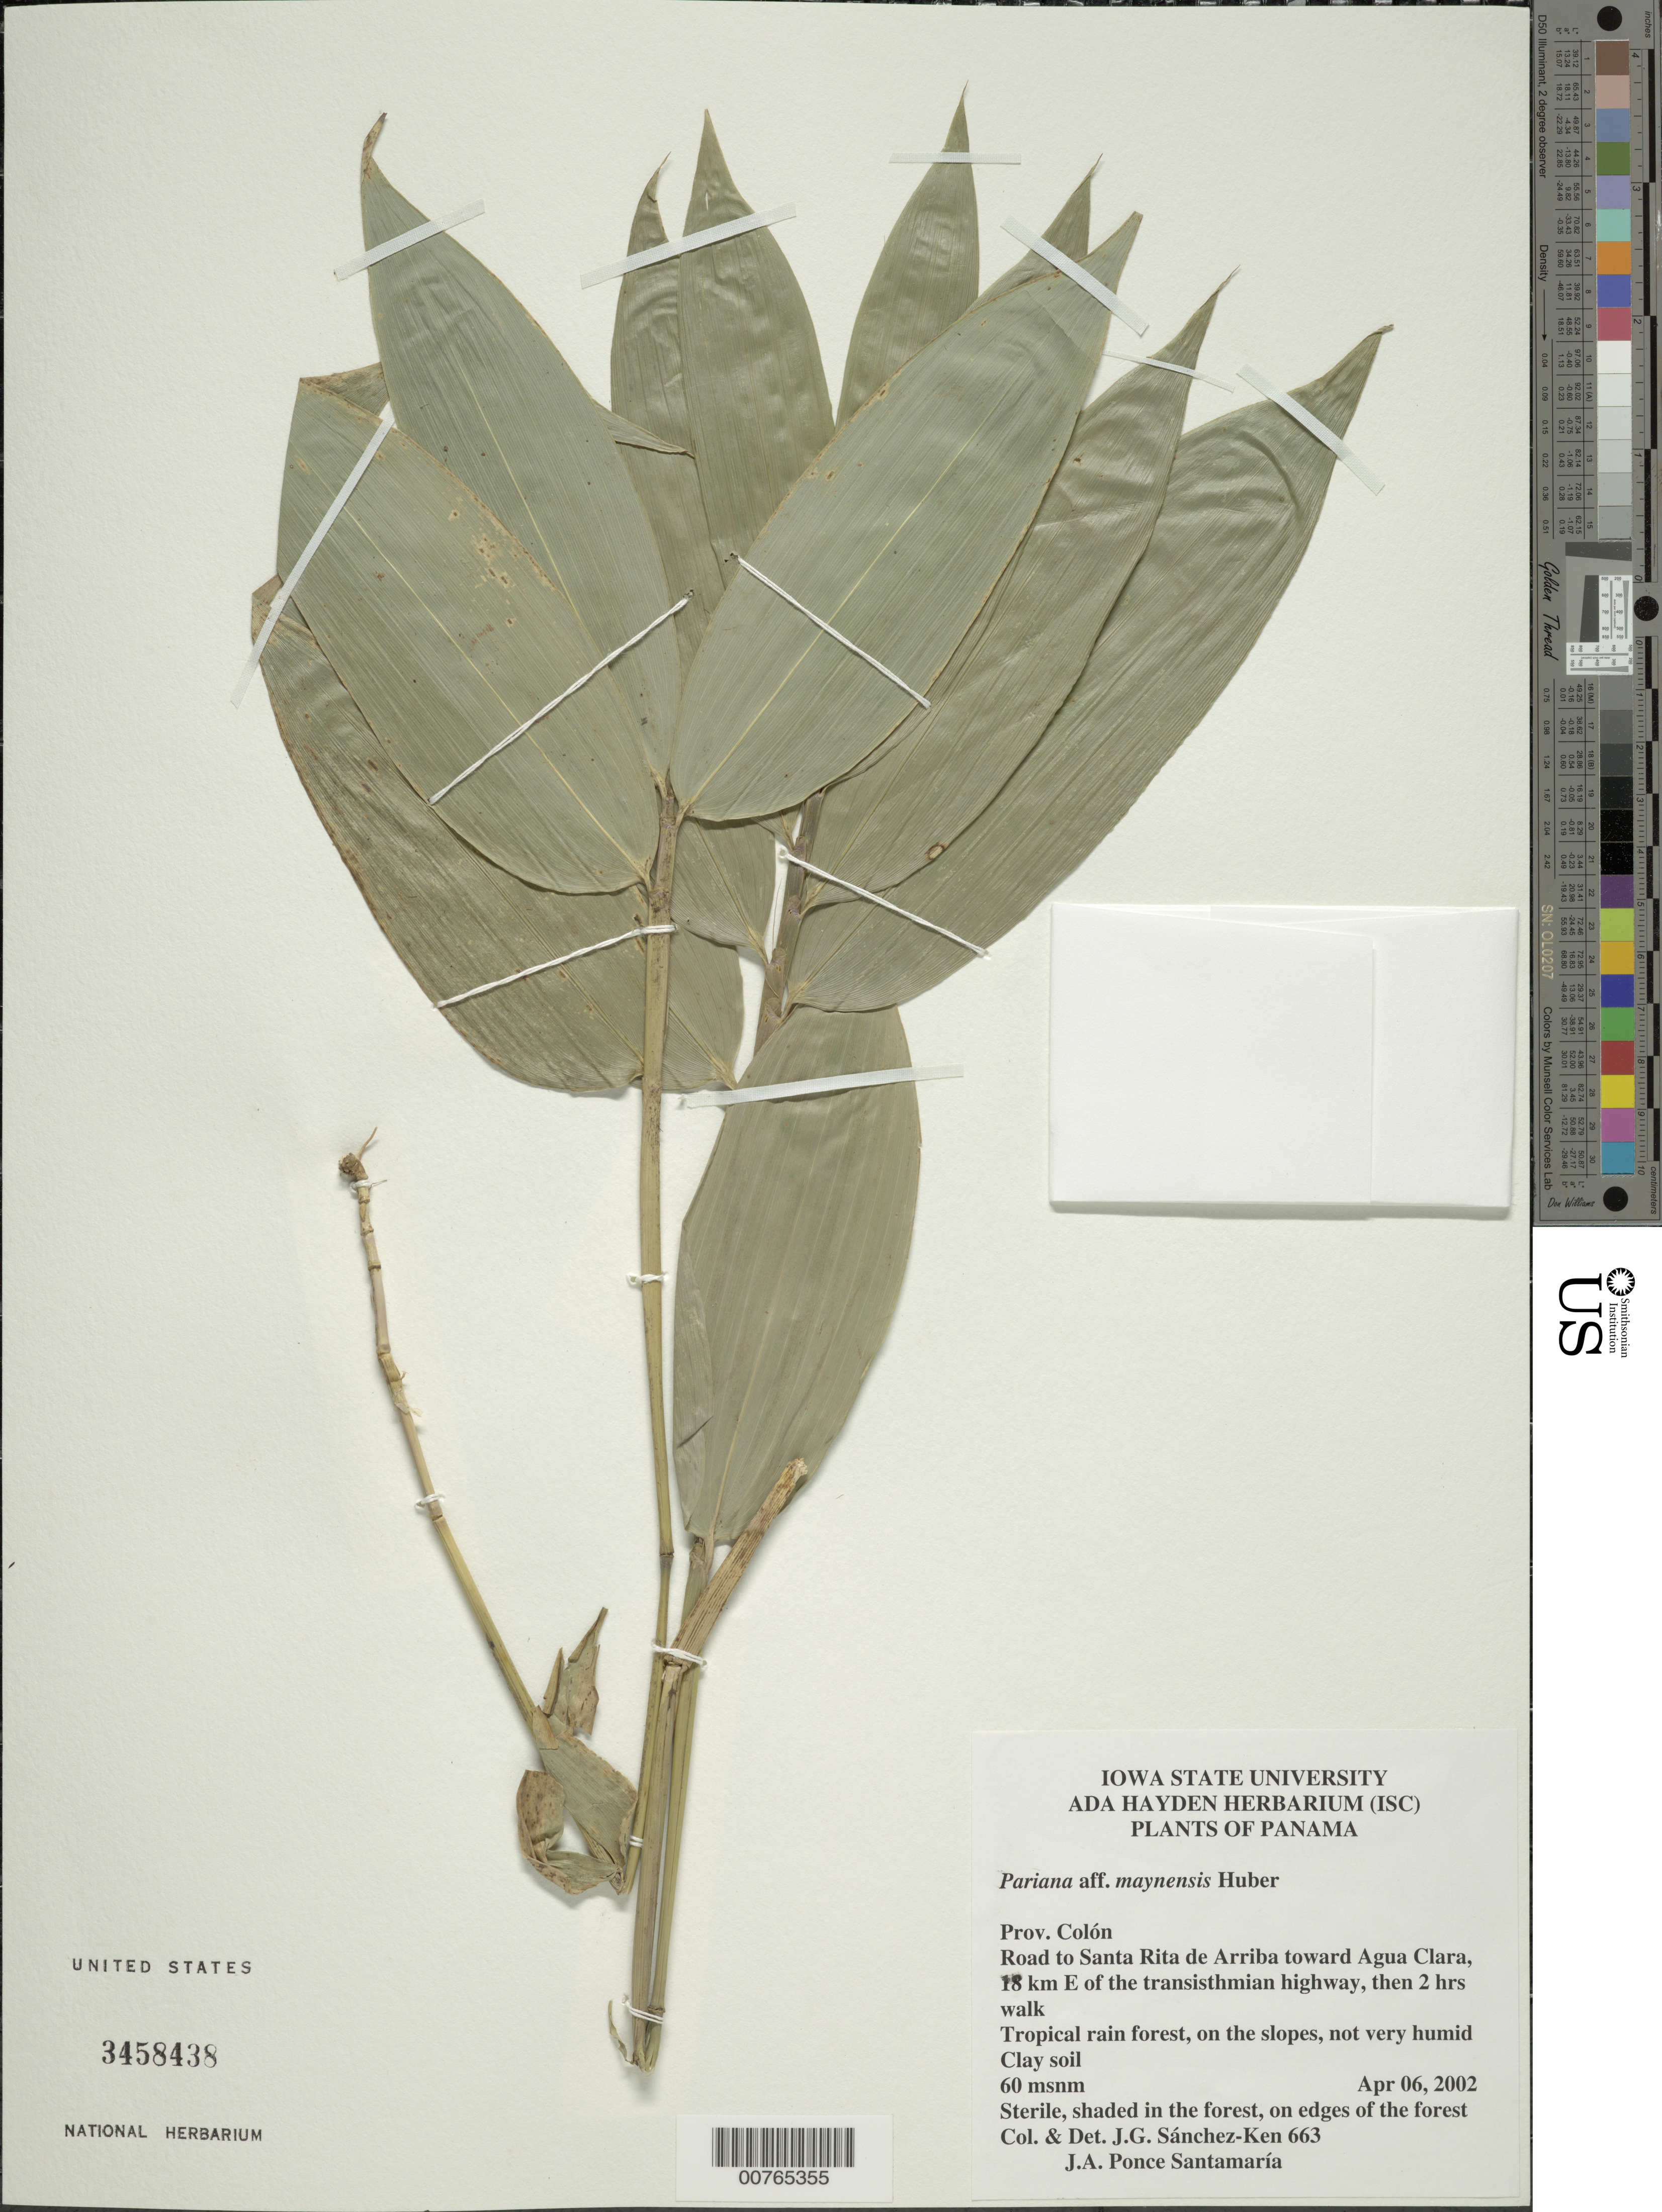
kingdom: Plantae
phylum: Tracheophyta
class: Liliopsida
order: Poales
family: Poaceae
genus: Pariana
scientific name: Pariana maynensis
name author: Huber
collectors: J. G. Sánchez-Ken & J. Ponce Santamaria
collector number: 663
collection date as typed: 06 Apr 2002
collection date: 2002-04-06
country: Panama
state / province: Colón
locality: Road to Santa Rita de Arriba toward Agua Clara, E of Trans-Isthmian highway.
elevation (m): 60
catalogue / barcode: US 3458438